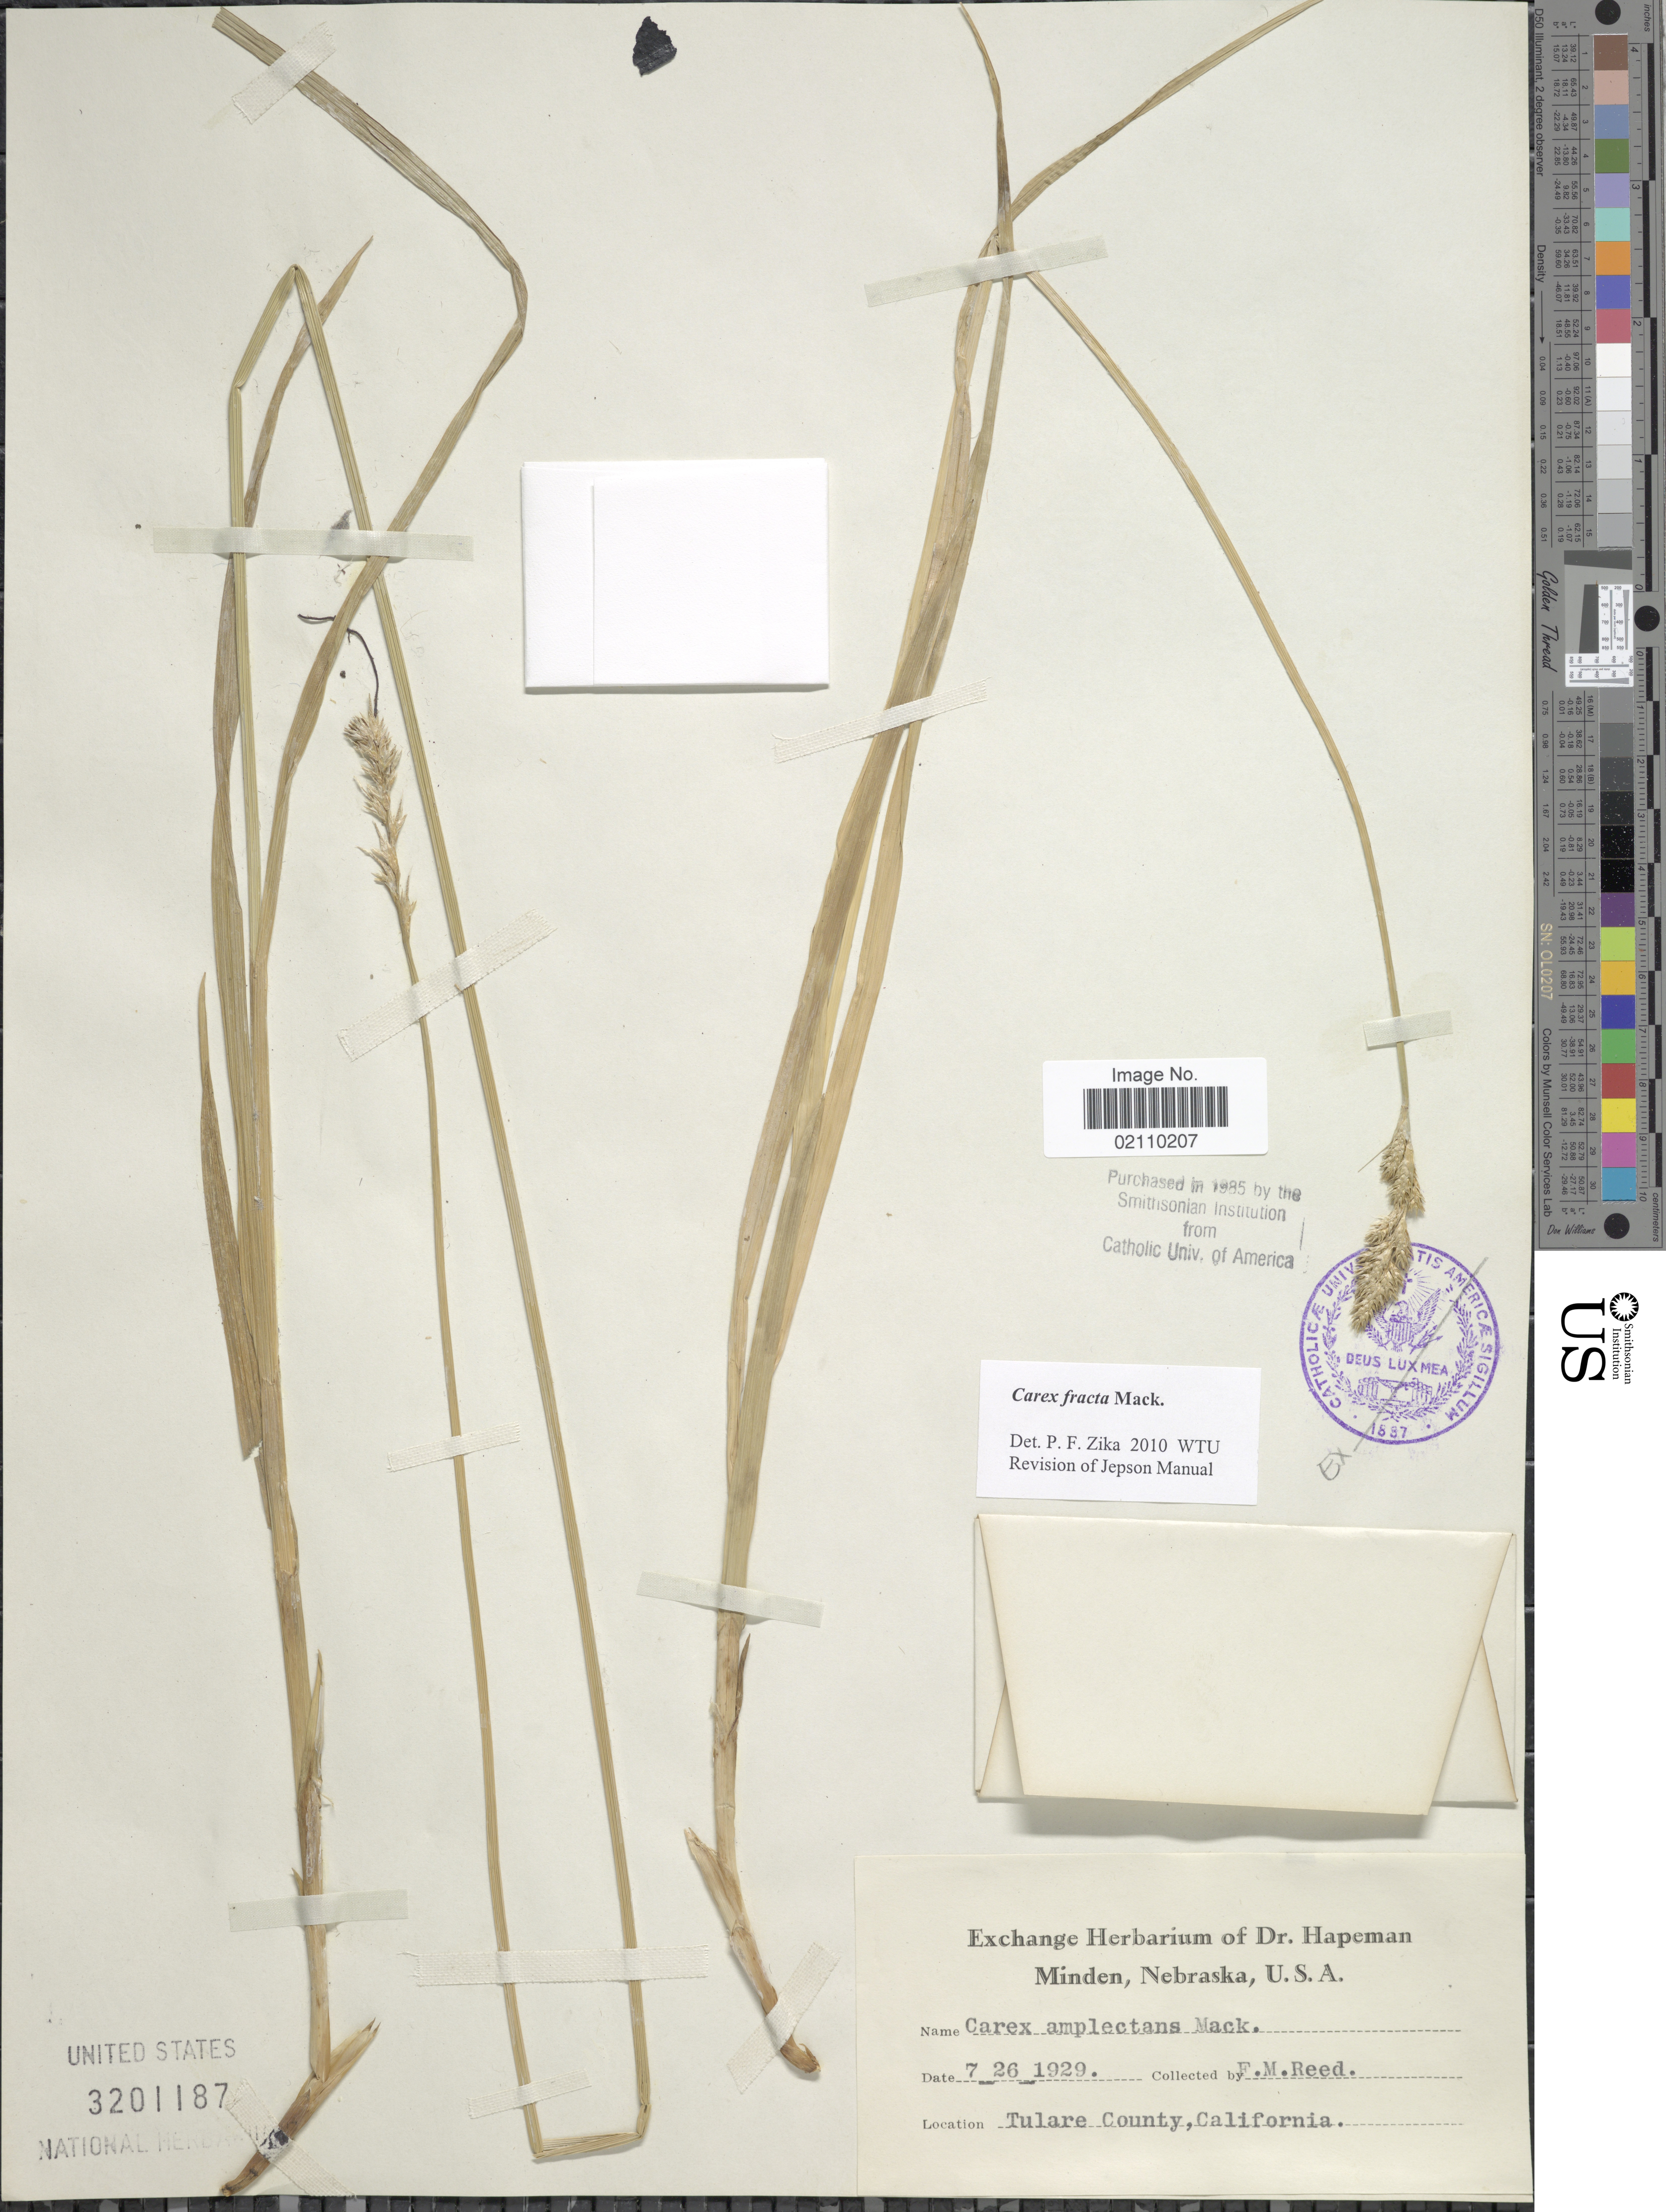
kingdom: Plantae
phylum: Tracheophyta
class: Liliopsida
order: Poales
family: Cyperaceae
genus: Carex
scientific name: Carex fracta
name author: Mack.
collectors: F. Reed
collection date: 1929-07-26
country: United States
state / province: California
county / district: Tulare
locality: Tulare County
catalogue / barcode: US 3201187